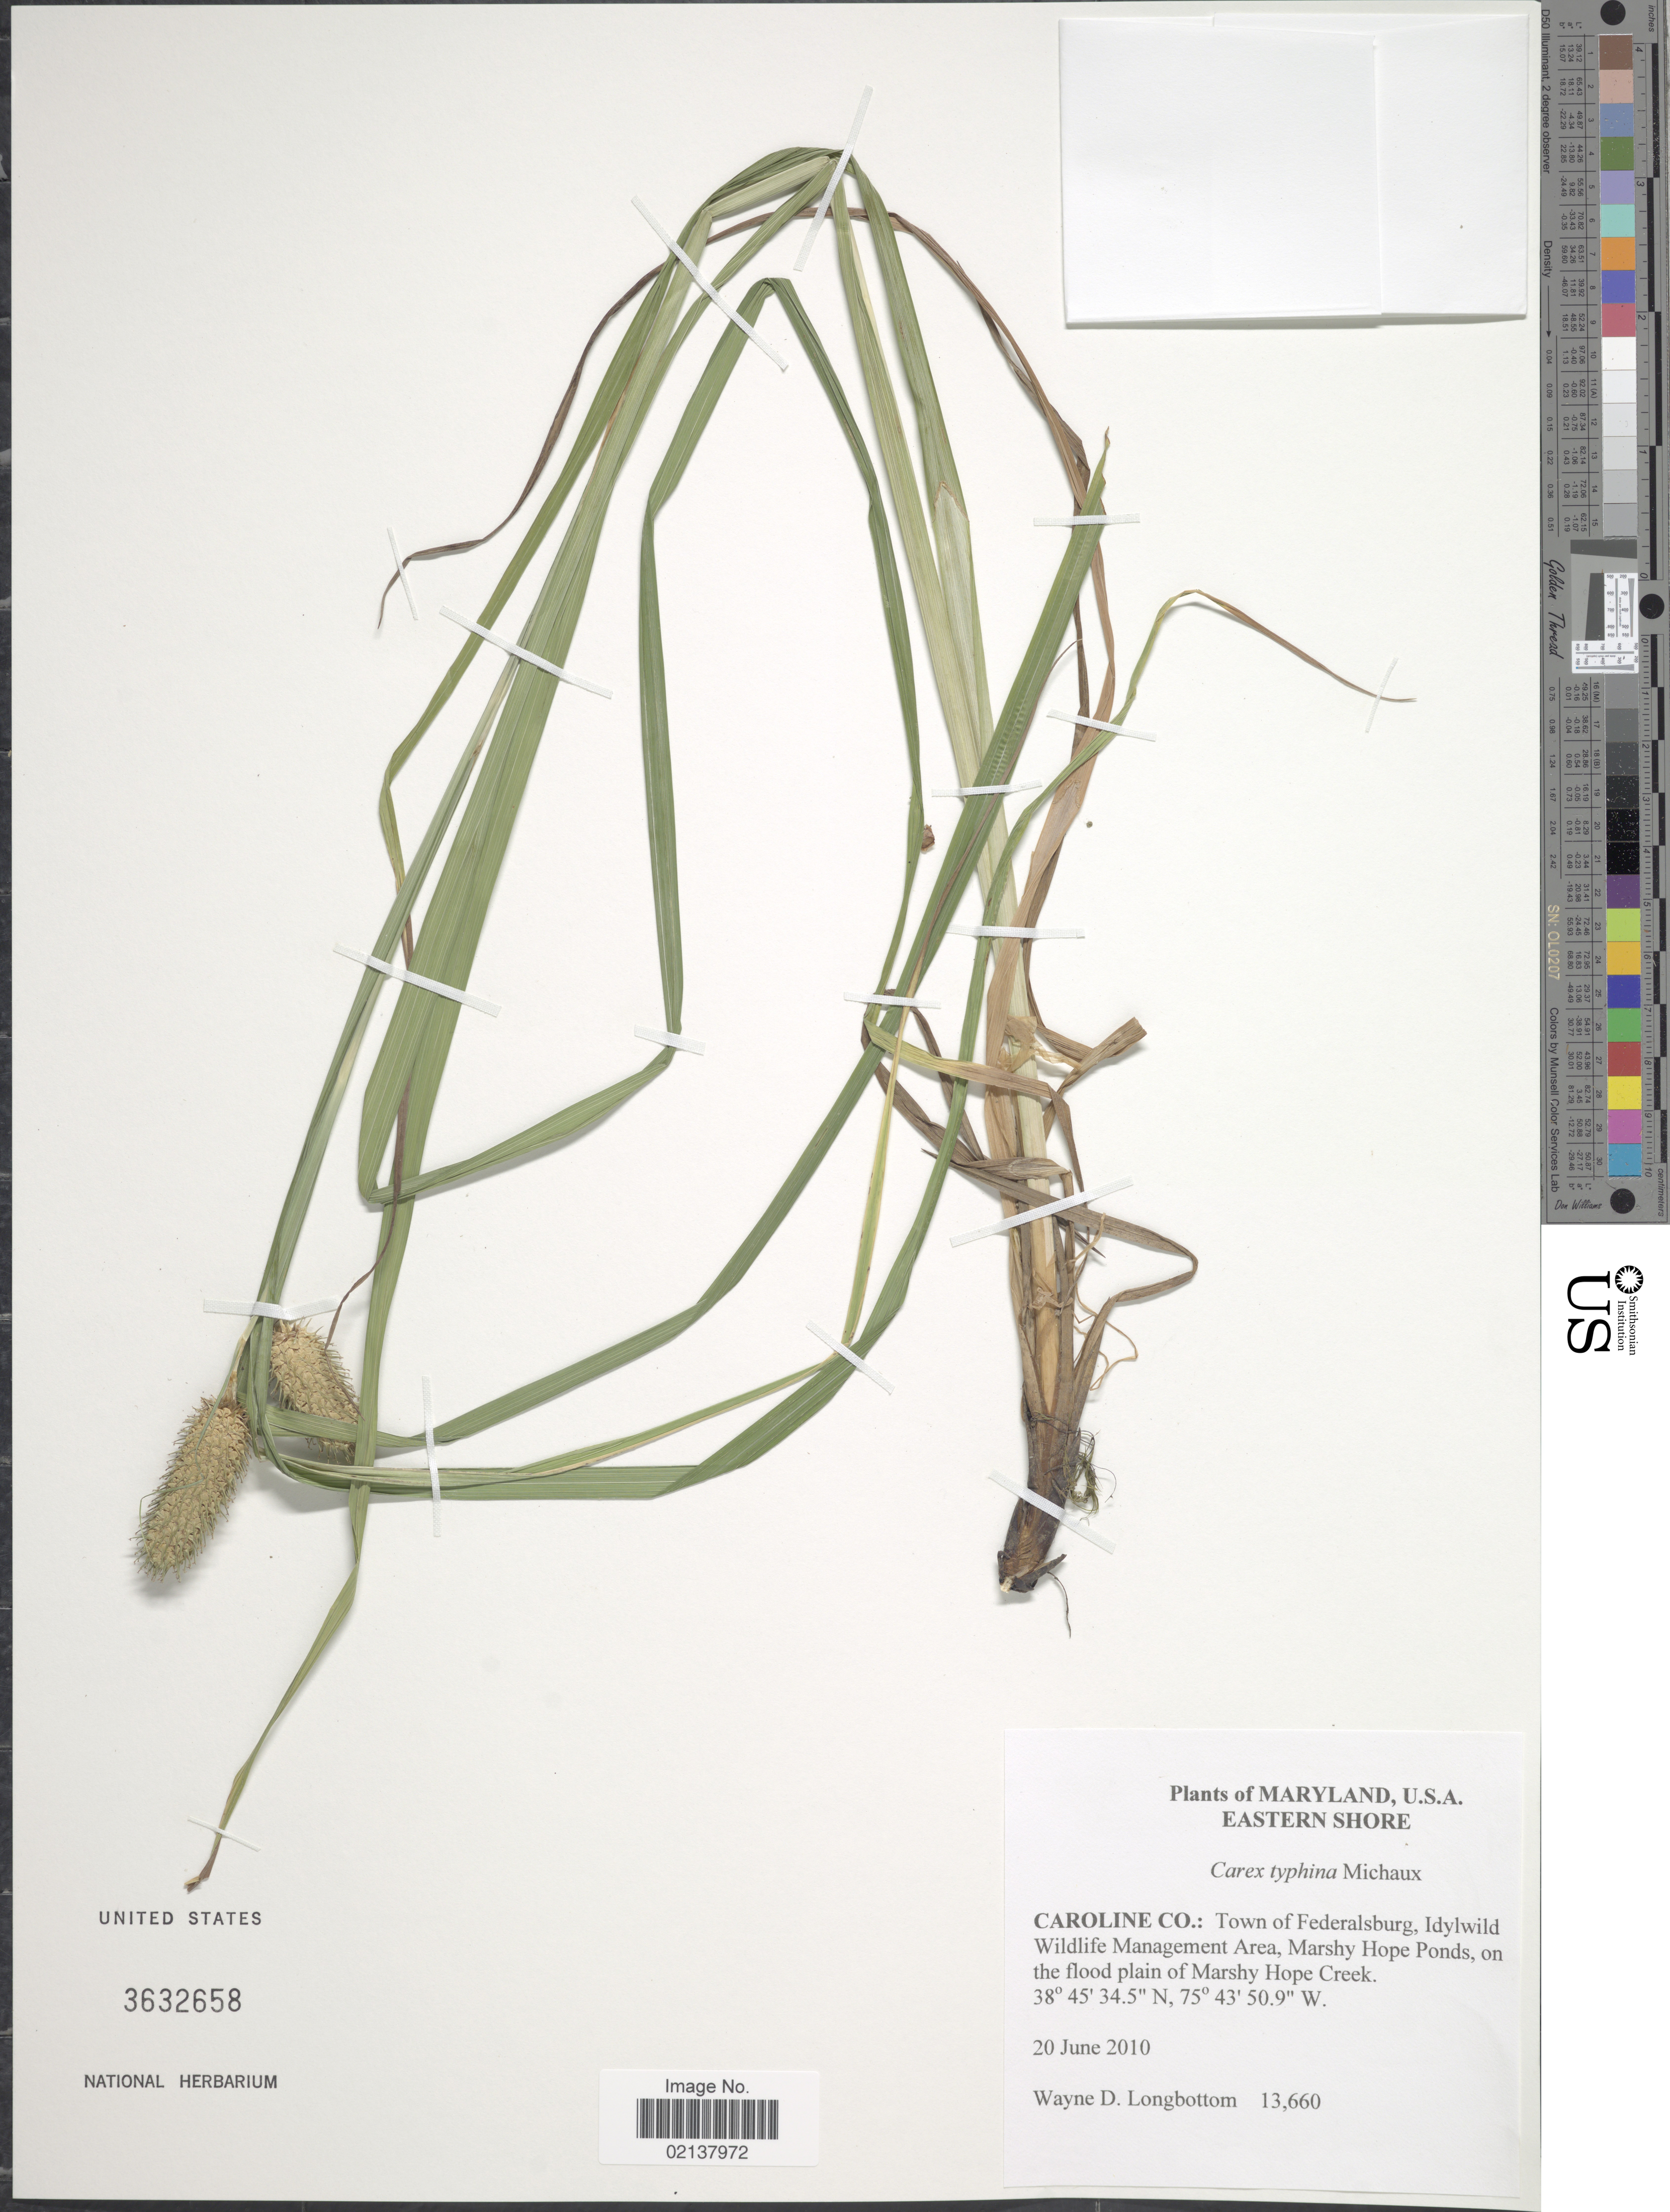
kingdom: Plantae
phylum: Tracheophyta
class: Liliopsida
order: Poales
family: Cyperaceae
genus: Carex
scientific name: Carex typhina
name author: Michx.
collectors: W. D. Longbottom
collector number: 13660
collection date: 2010-06-20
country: United States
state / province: Maryland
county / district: Caroline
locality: Maryland, U.S.A Eastern Shore, Caroline Co.: Town of Federalsburg, Idylwild Wildlife Management Area, Marshy Hope Ponds, on the flood plain on Marshy Hope Creek.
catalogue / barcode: US 3632658